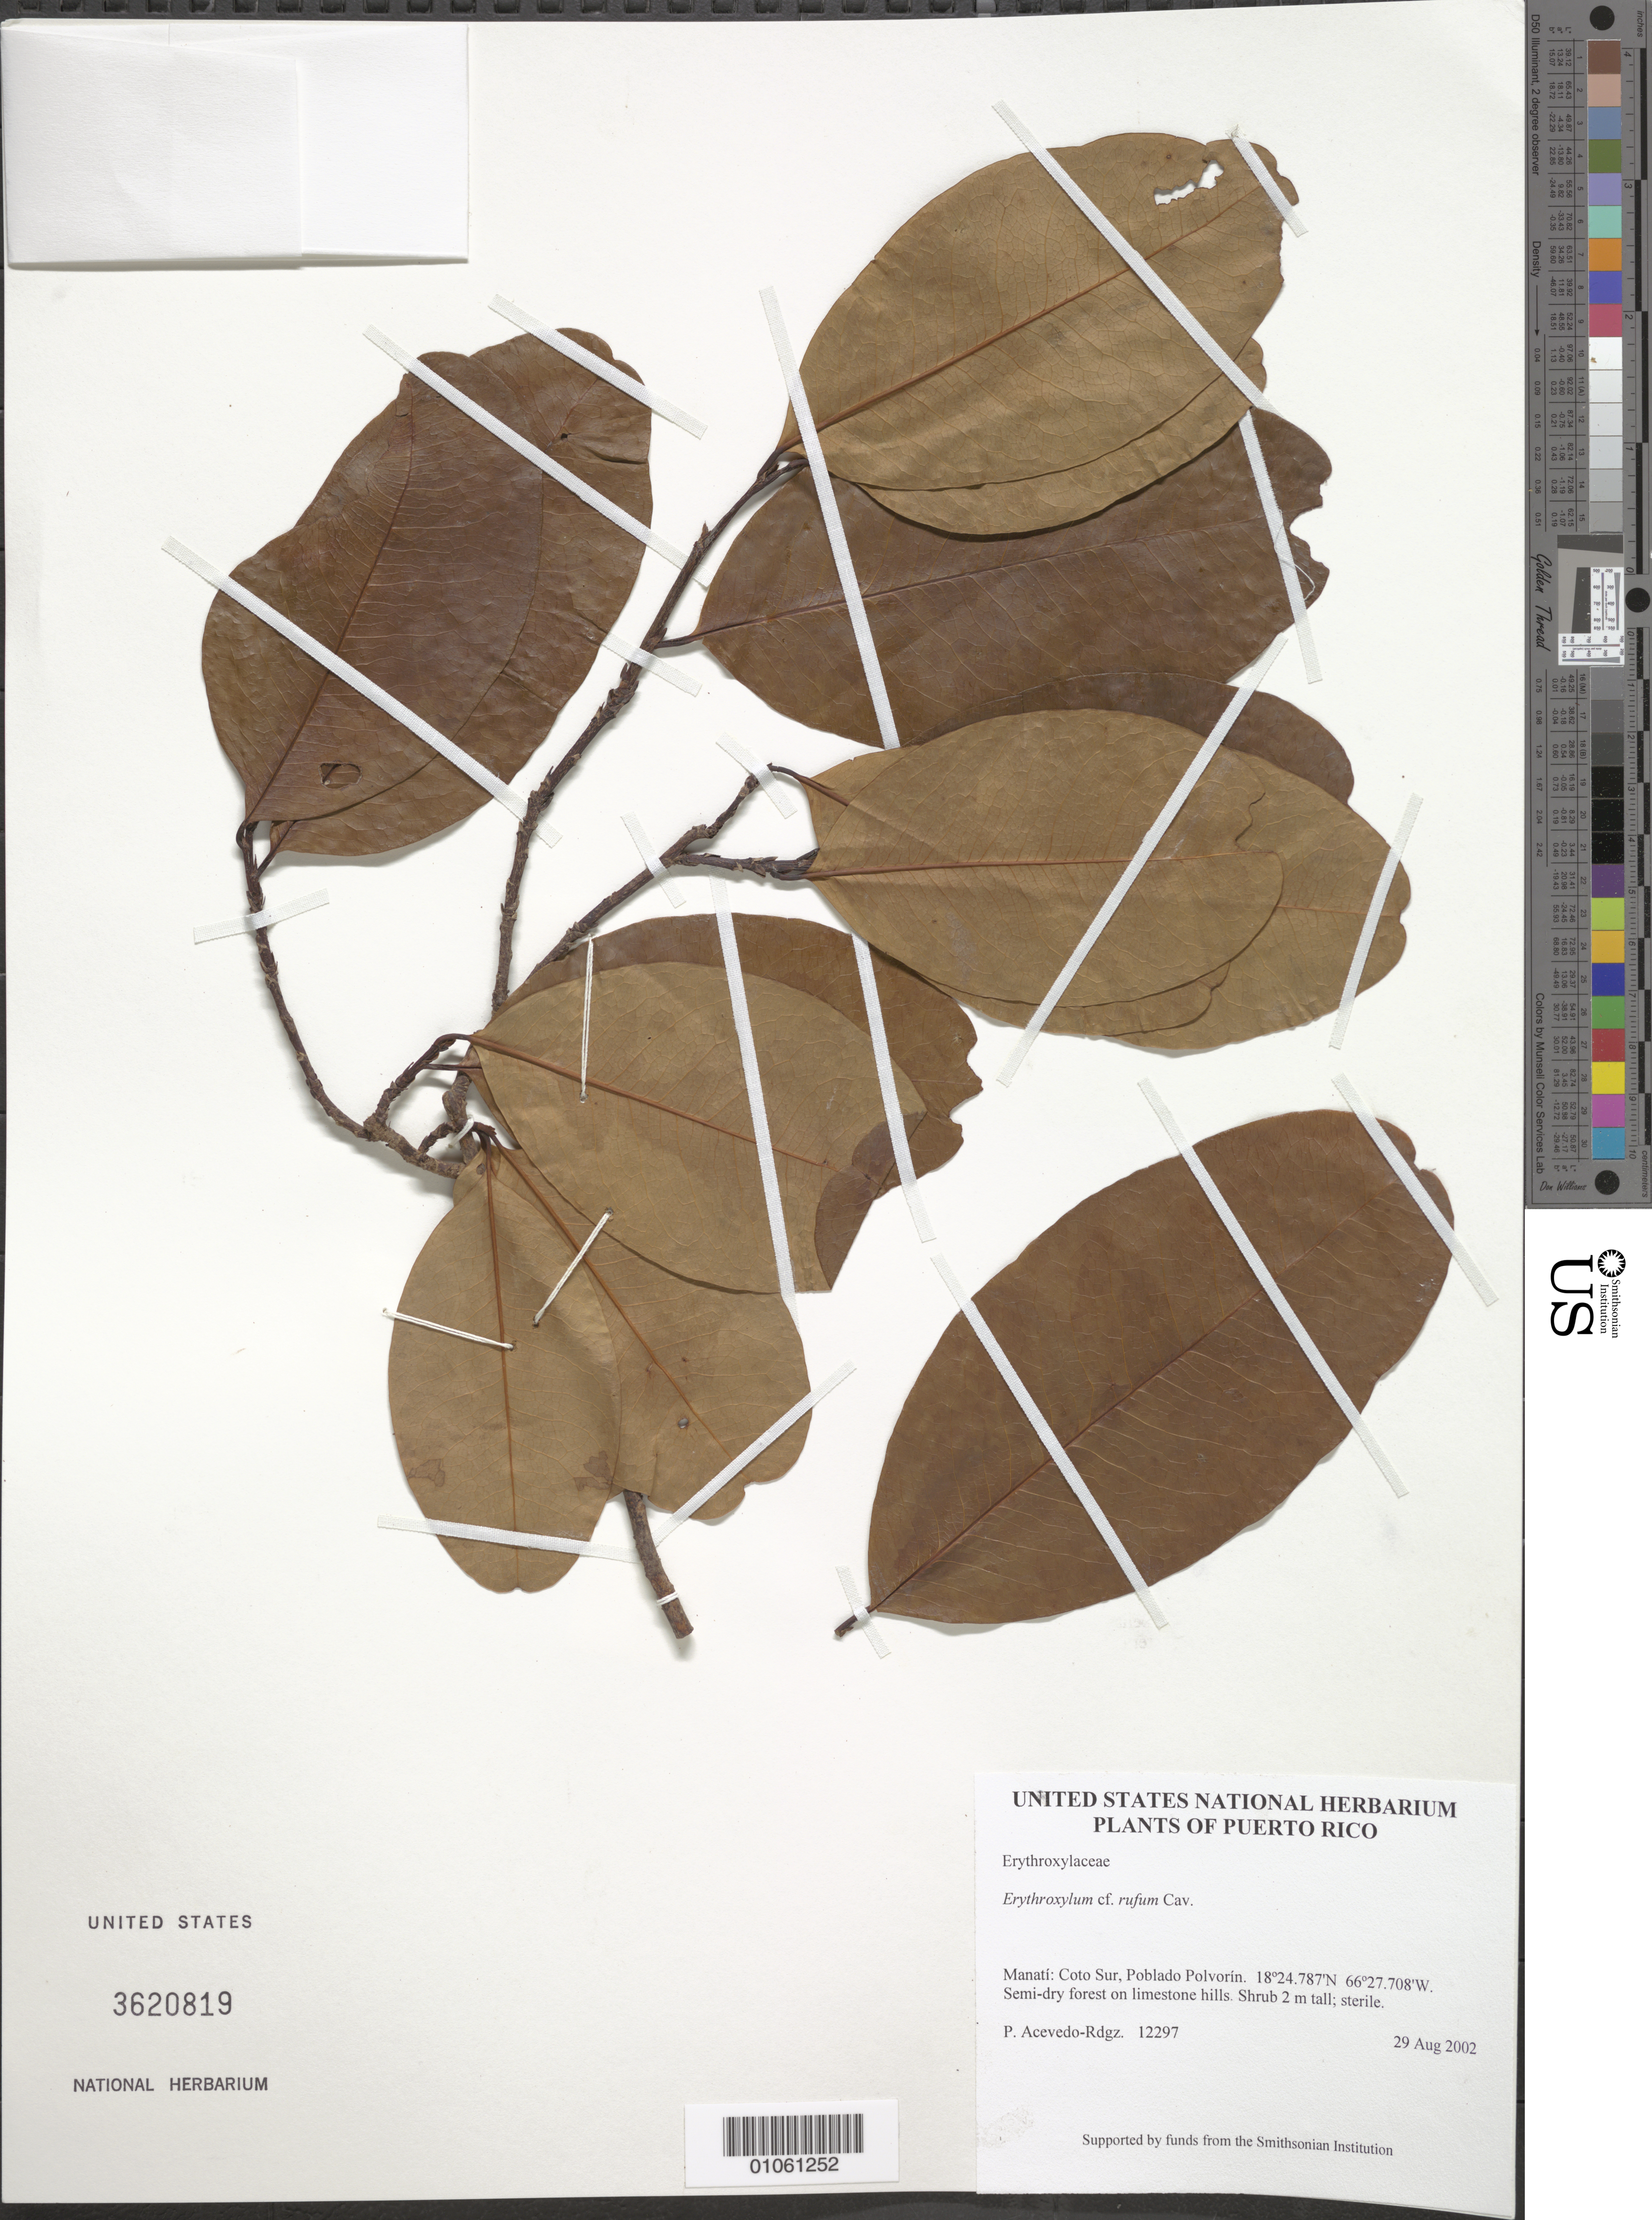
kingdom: Plantae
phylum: Tracheophyta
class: Magnoliopsida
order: Malpighiales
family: Erythroxylaceae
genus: Erythroxylum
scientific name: Erythroxylum rufum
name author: Cav.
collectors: P. Acevedo-Rodr.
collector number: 12297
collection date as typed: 29 Aug 2002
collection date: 2002-08-29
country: Puerto Rico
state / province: Manatí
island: Puerto Rico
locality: Manatí: Coto Sur, Poblado Polvorín.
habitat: Semi-dry forest on limestone hills.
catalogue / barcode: US 3620819